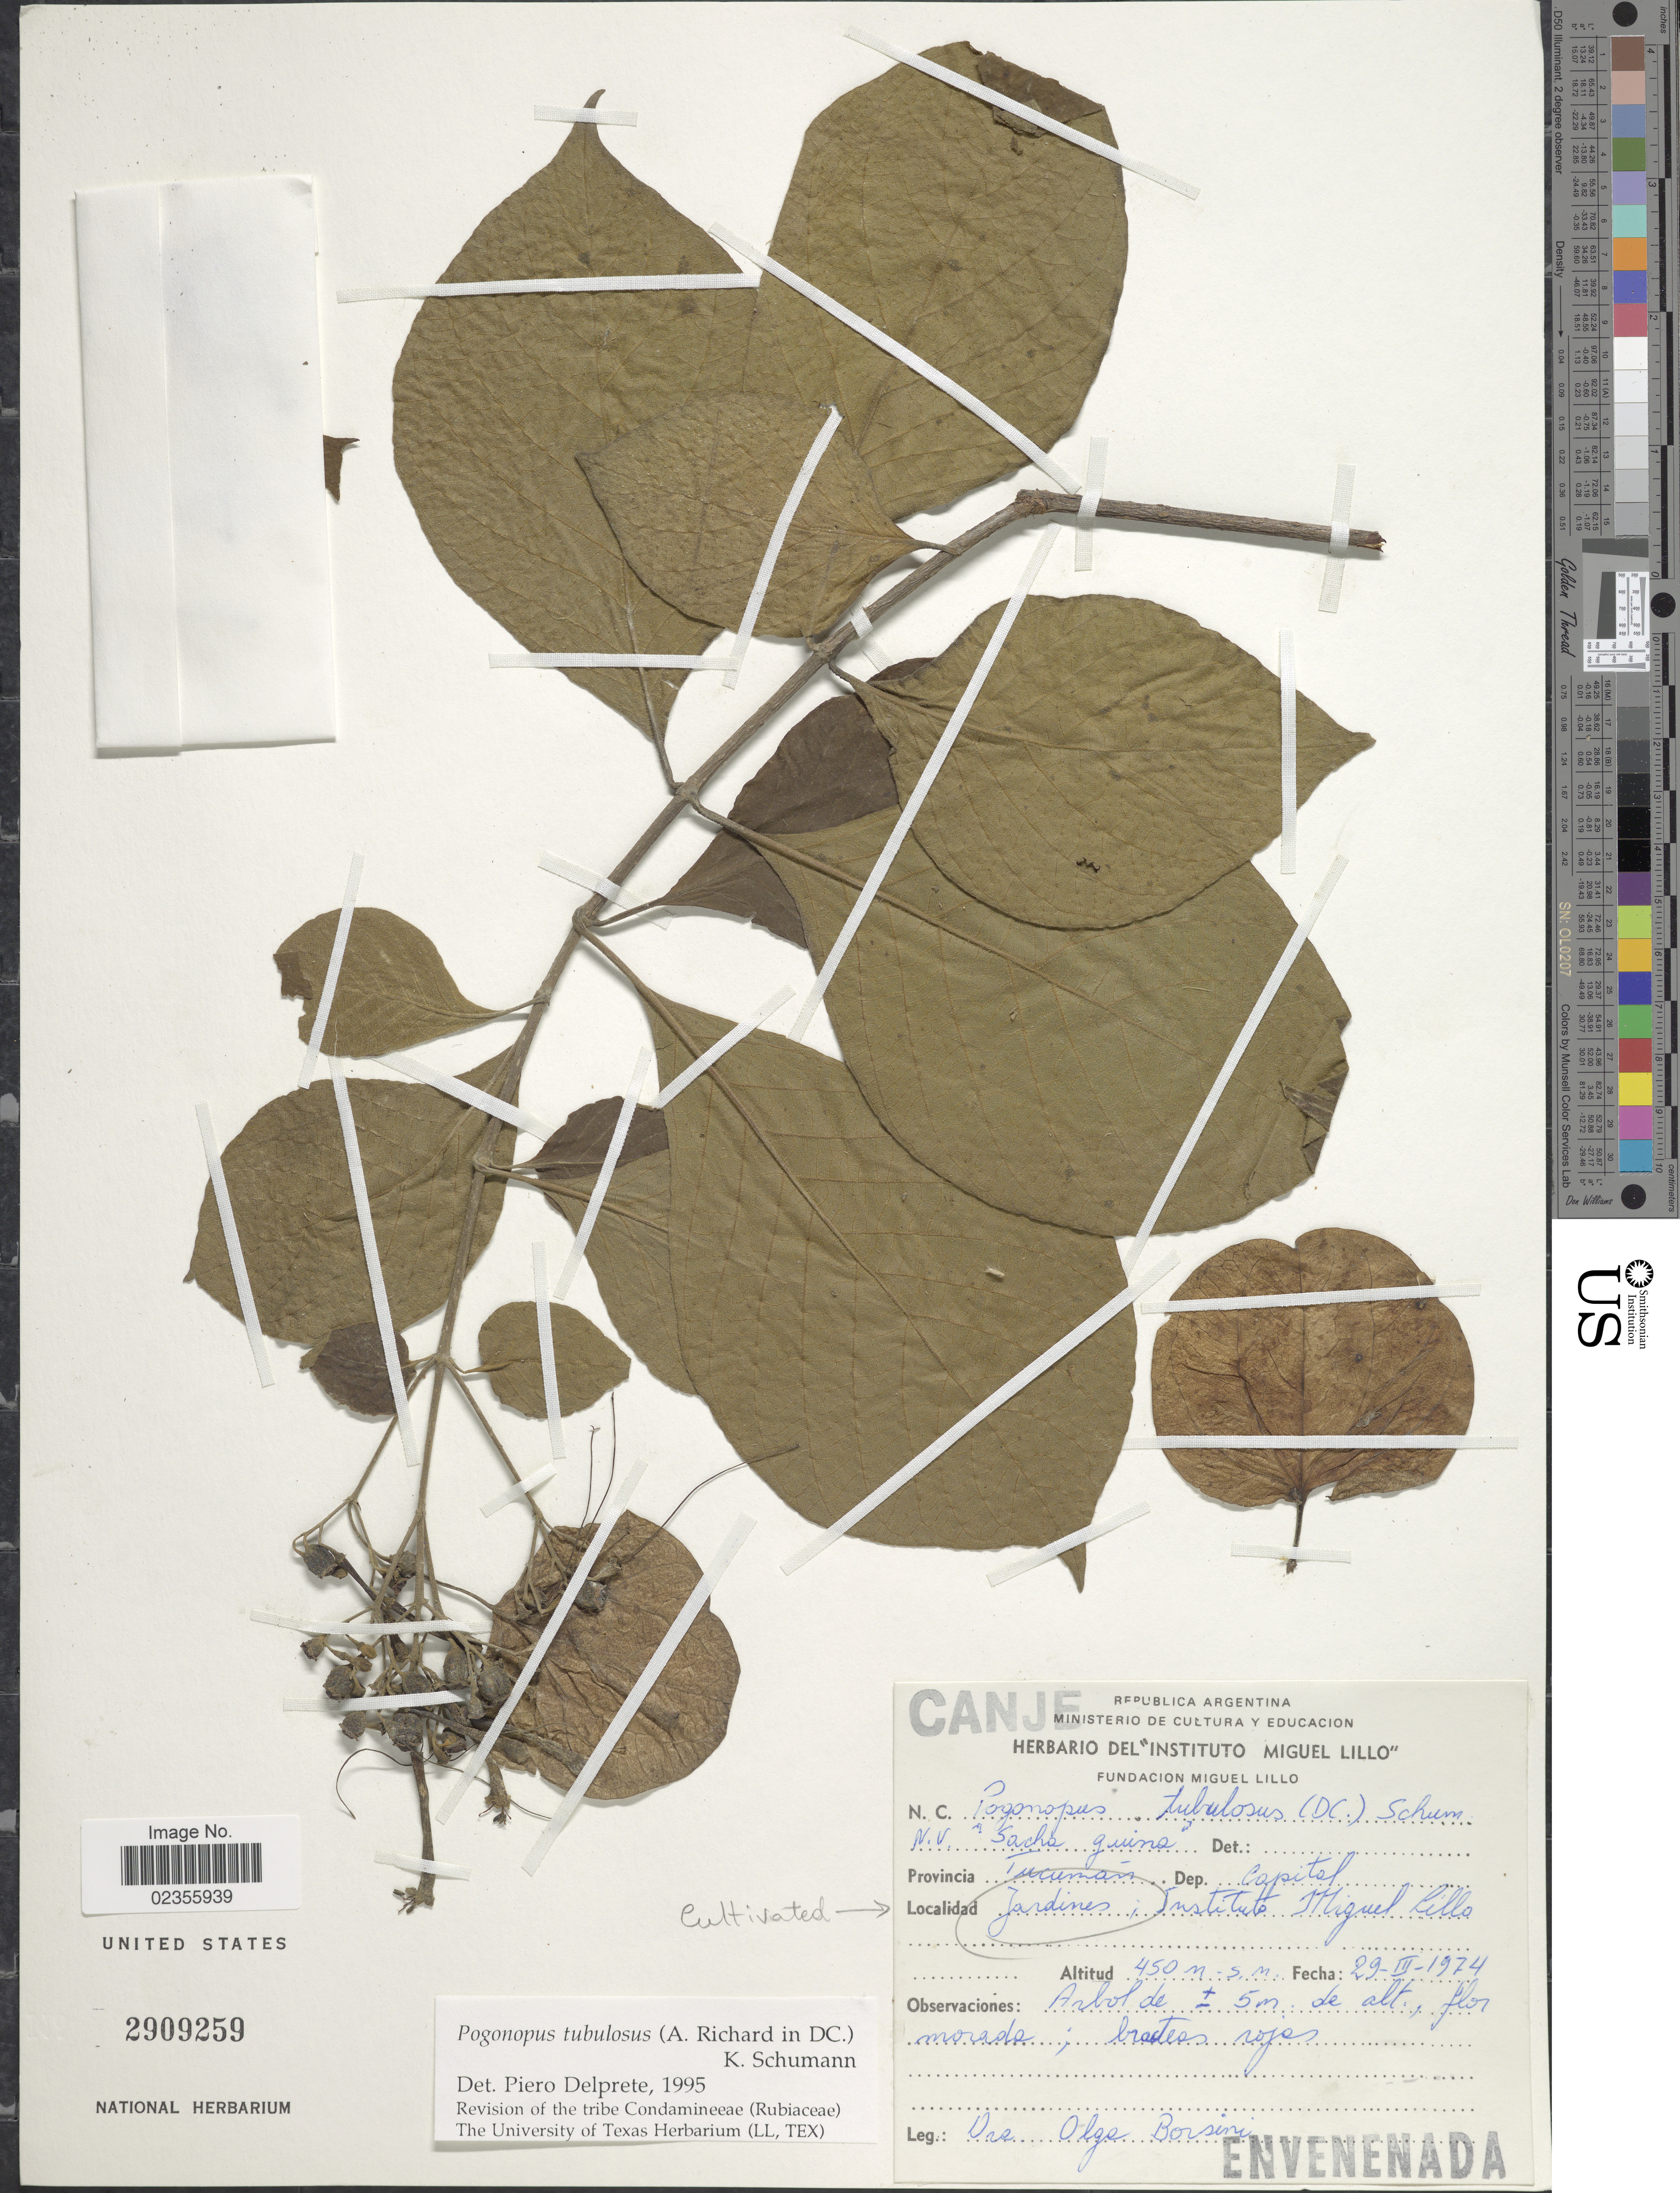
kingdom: Plantae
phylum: Tracheophyta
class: Magnoliopsida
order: Gentianales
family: Rubiaceae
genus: Pogonopus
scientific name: Pogonopus tubulosus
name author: (A. Rich. in DC.) K. Schum.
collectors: O. H. Borsini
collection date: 1974-03-29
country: Argentina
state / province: Tucuman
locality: Provincia Tucumán. Dep. Capital. Jardines, Instituto Miguel Lillo.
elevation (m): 450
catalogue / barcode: US 2909259